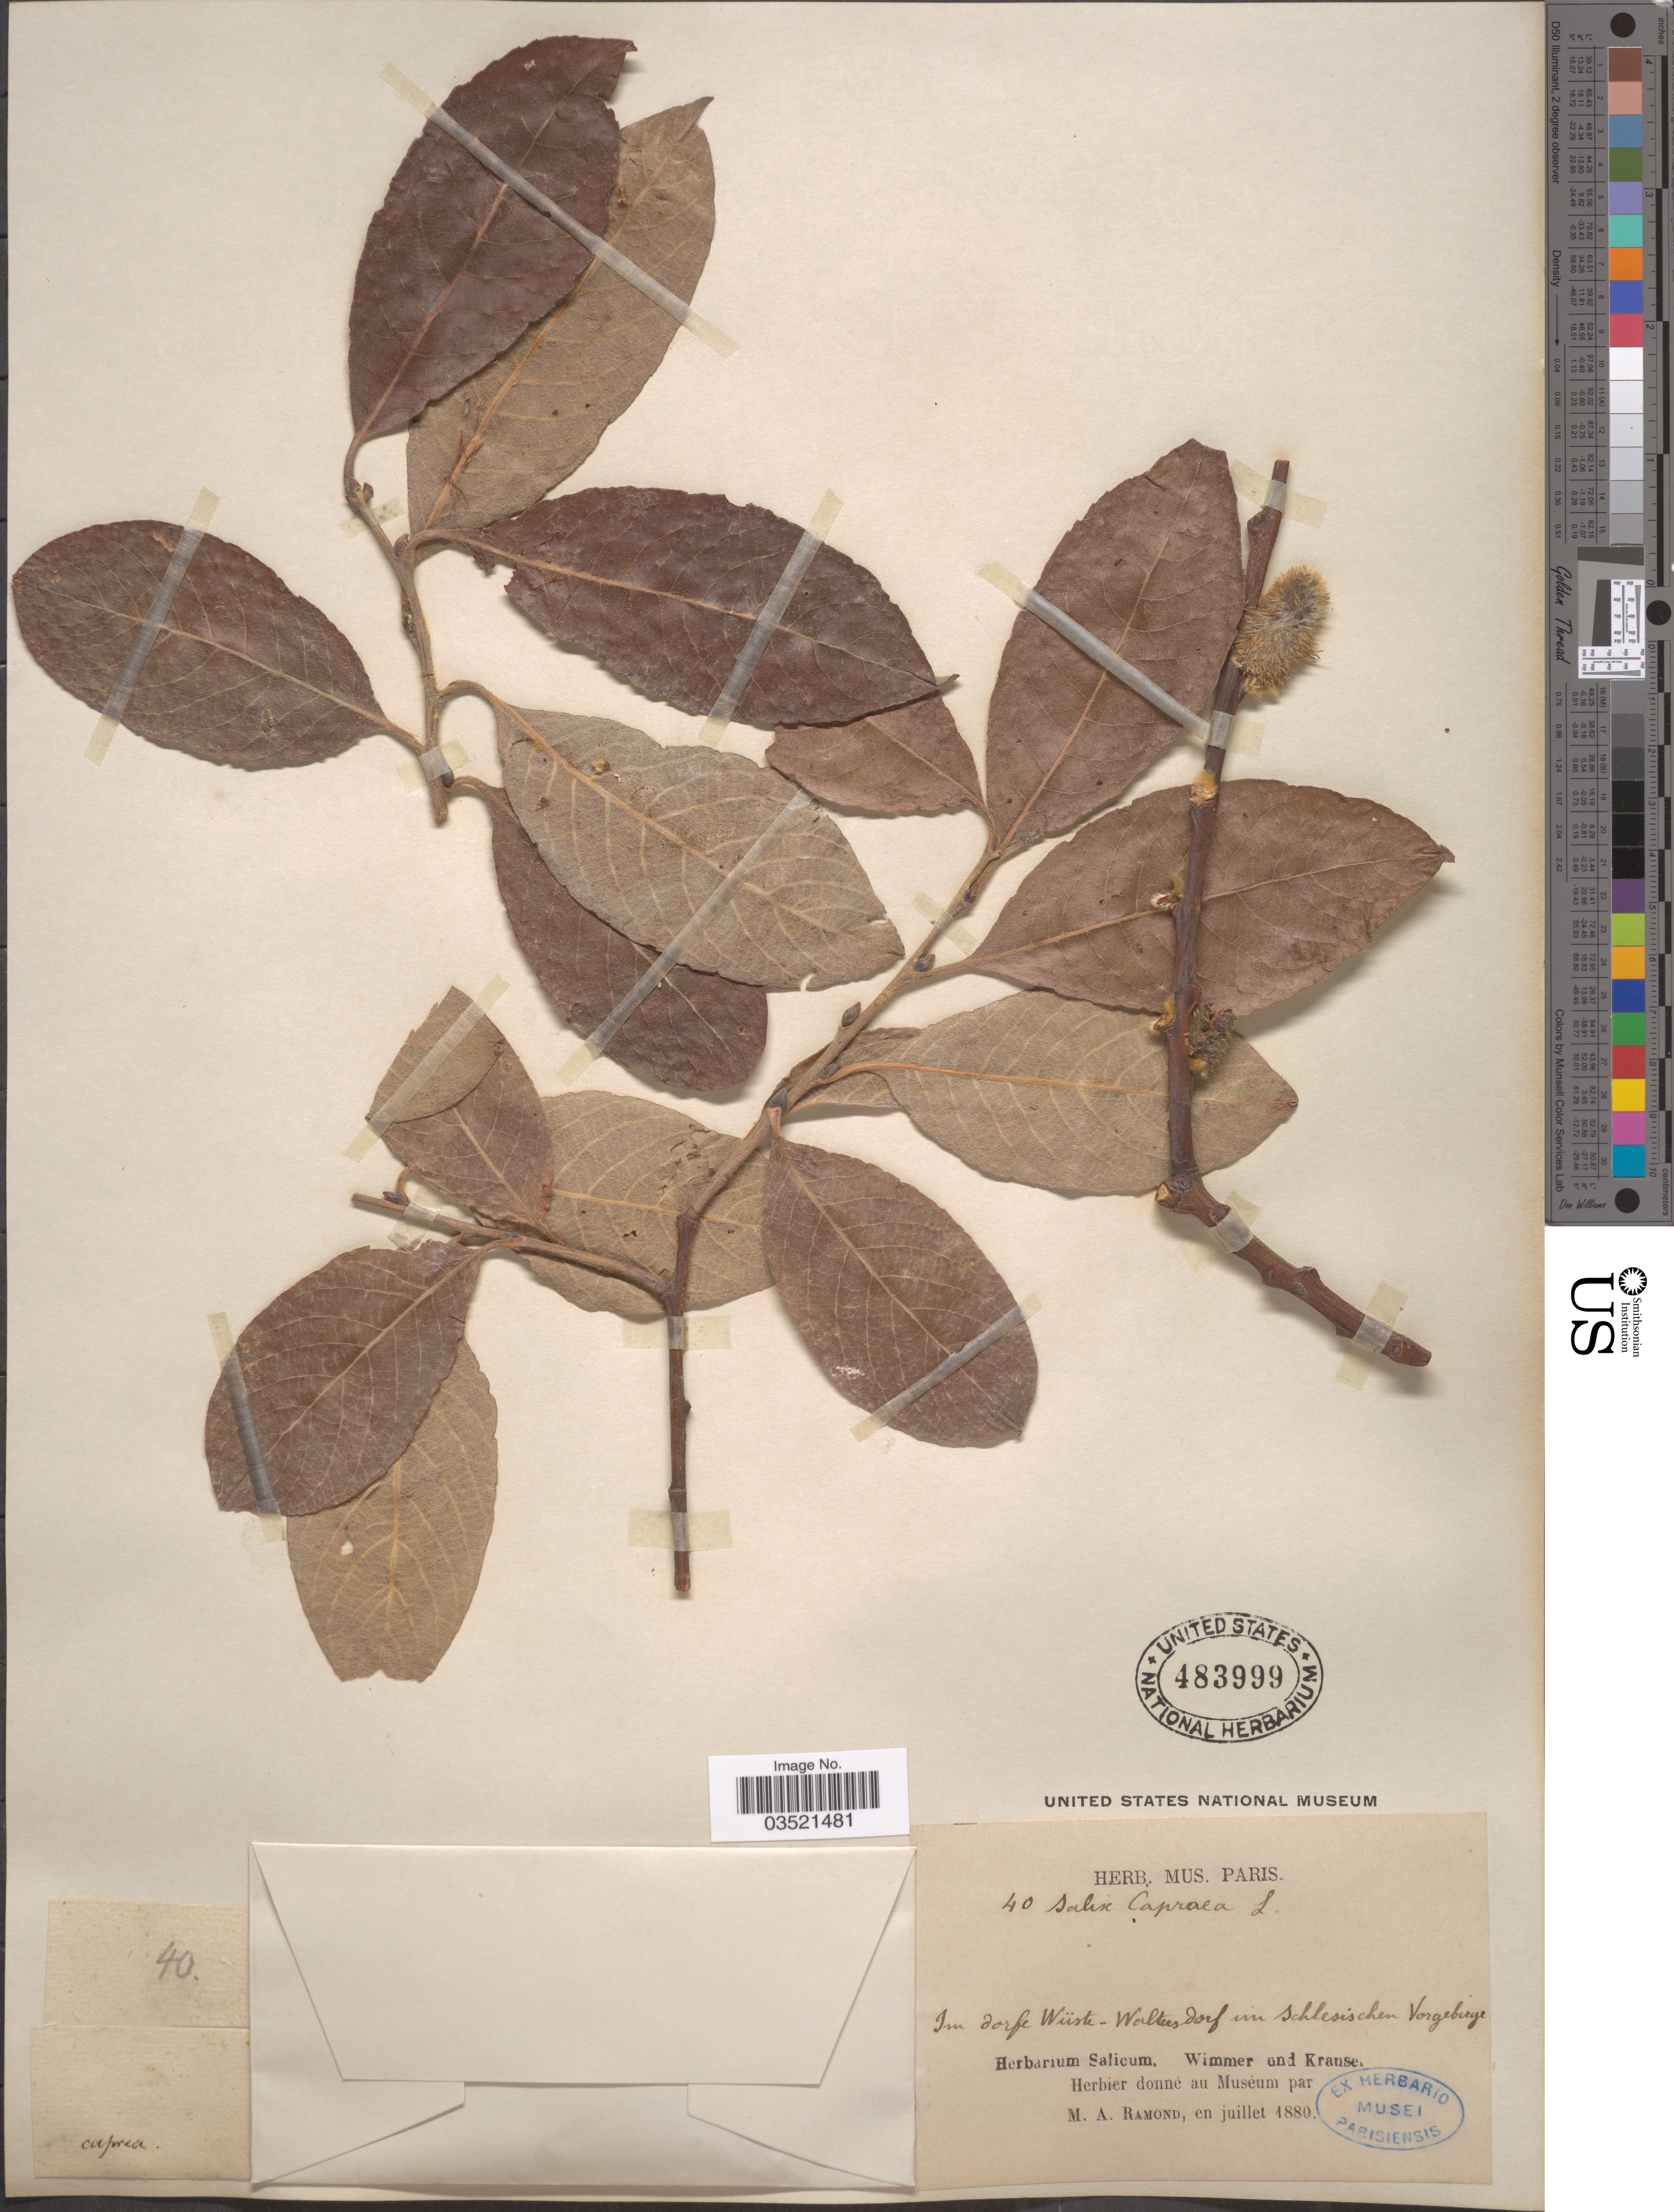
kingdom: Plantae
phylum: Tracheophyta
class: Magnoliopsida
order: Malpighiales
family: Salicaceae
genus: Salix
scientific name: Salix caprea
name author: L.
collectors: Wimmer & -- Krause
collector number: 40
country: Poland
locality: Im dorfe Wüste-Walters-dorf im schlesischen Vorgebirge.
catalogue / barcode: US 483999